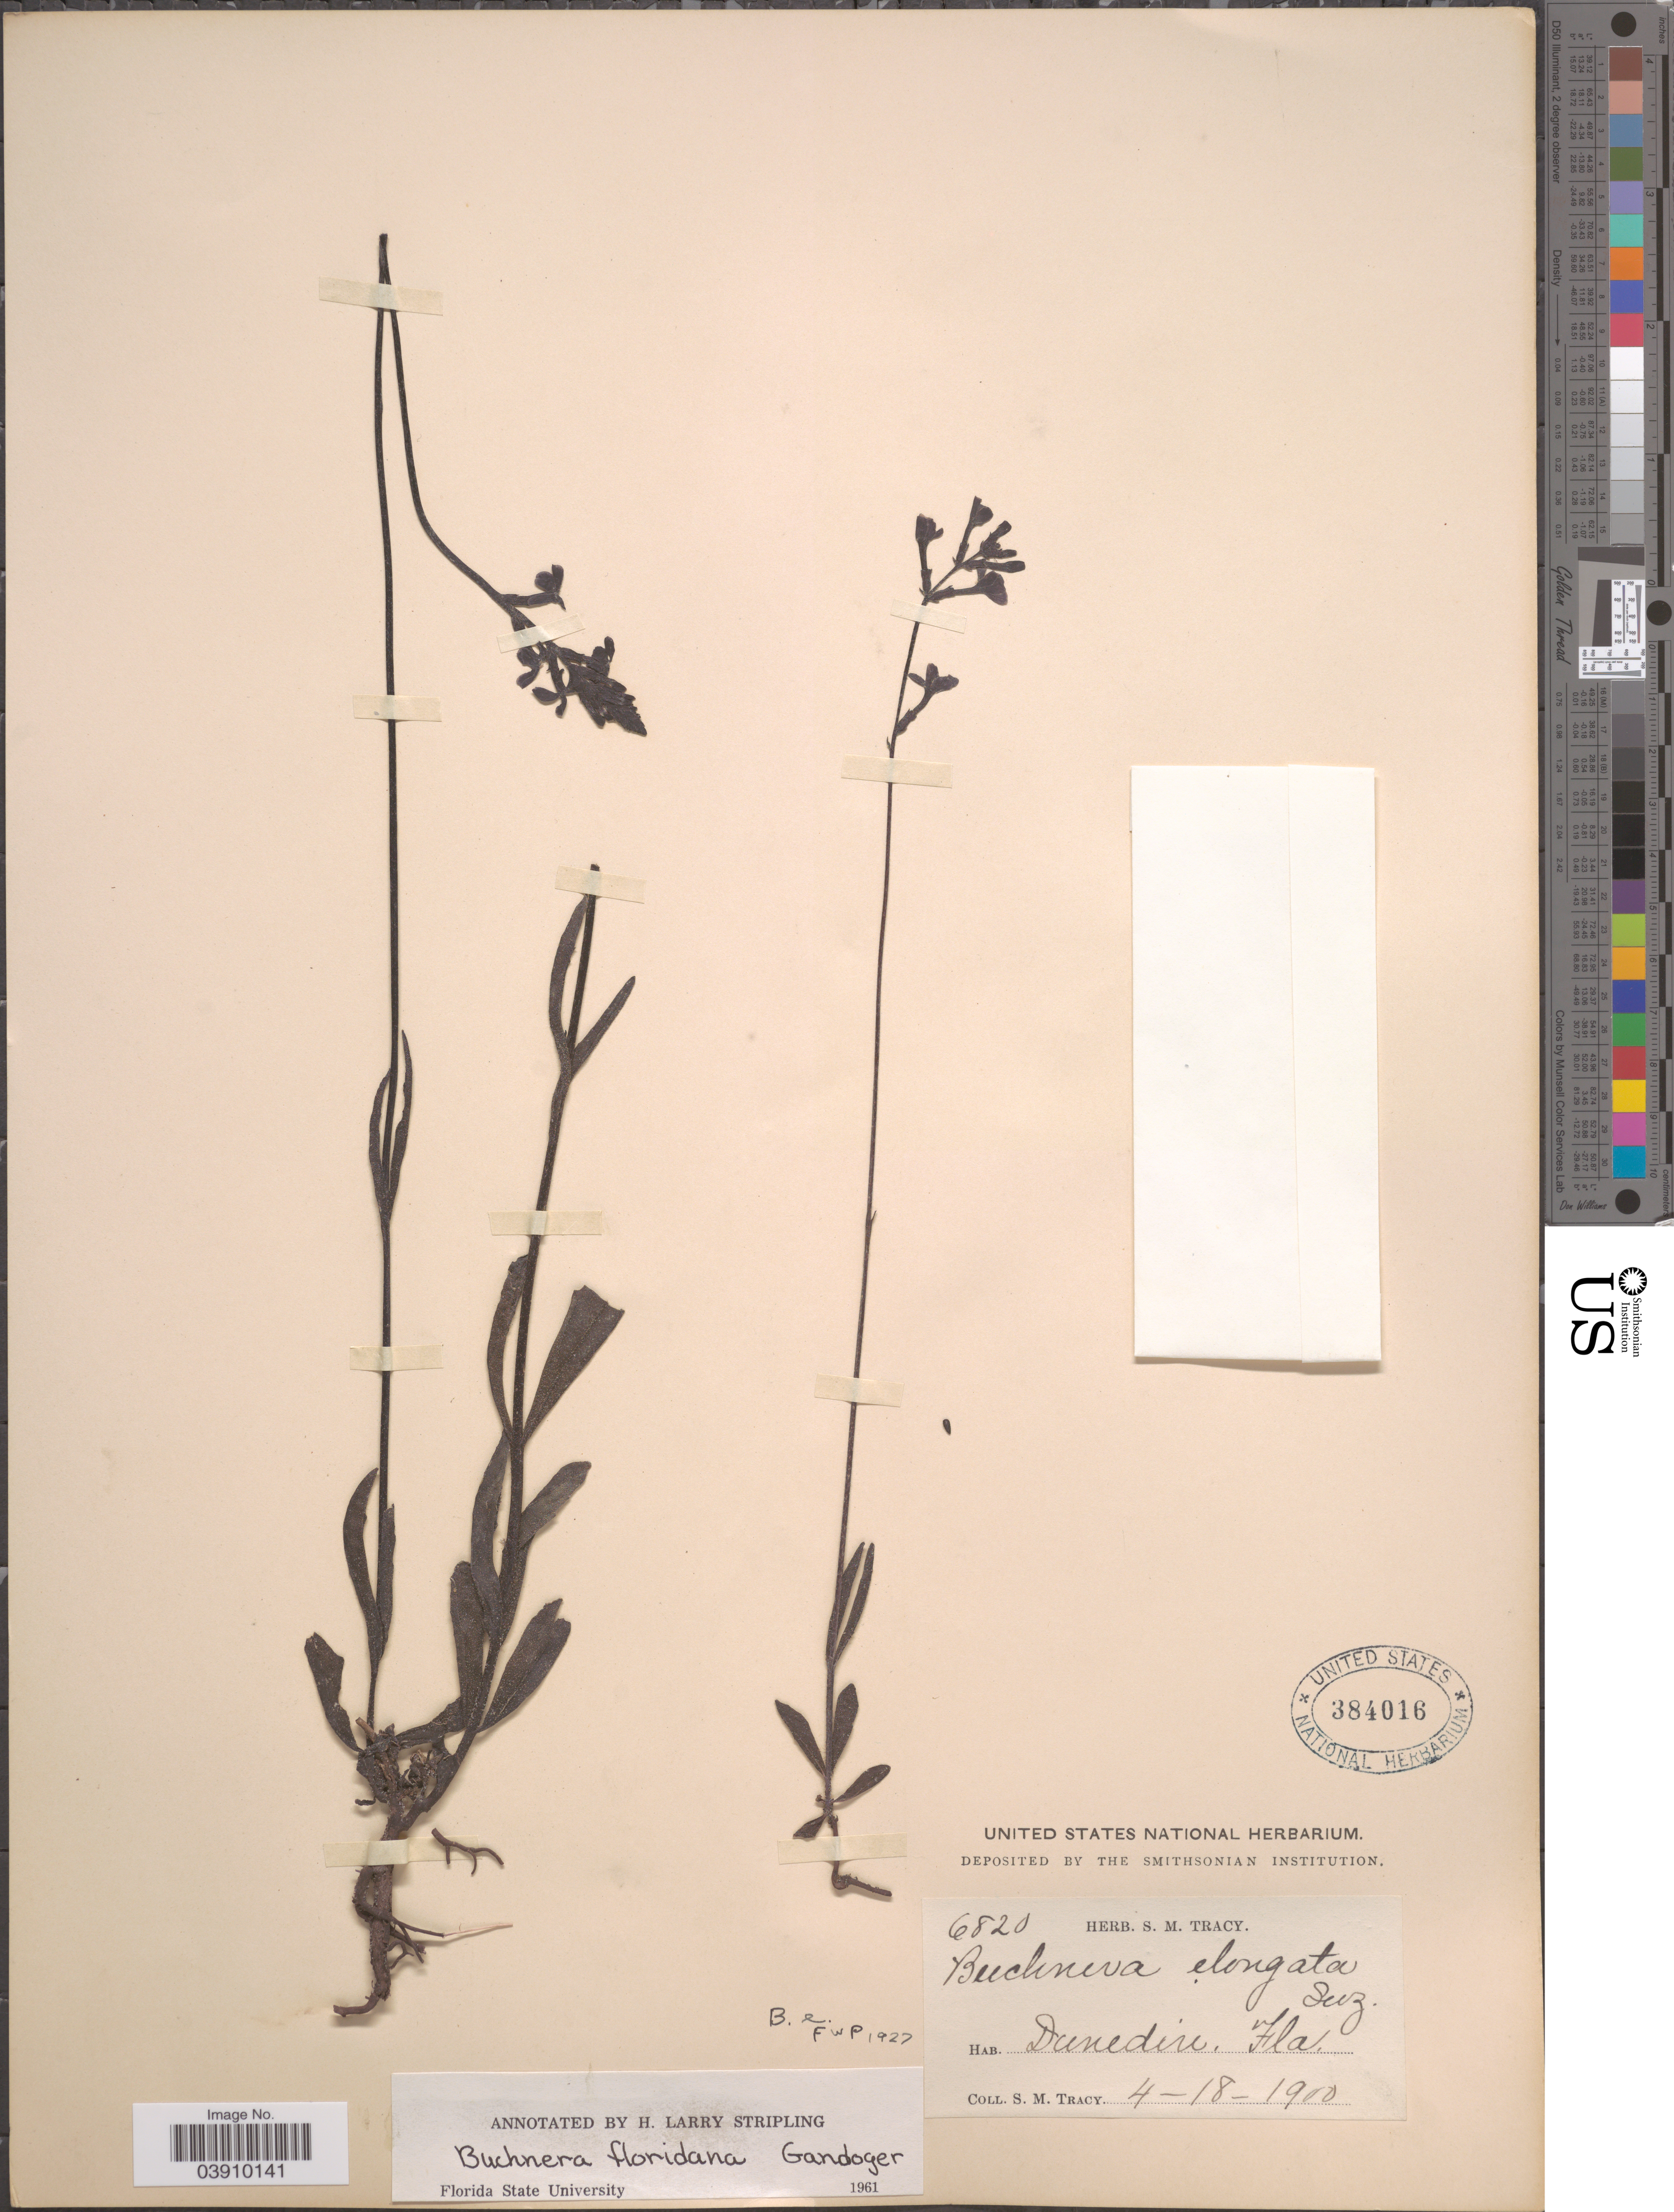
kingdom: Plantae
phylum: Tracheophyta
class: Magnoliopsida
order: Lamiales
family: Orobanchaceae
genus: Buchnera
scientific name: Buchnera floridana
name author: Gand.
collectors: S. M. Tracy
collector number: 6820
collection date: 1900-04-18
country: United States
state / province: Florida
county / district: Pinellas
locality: Dunedin.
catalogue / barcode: US 384016